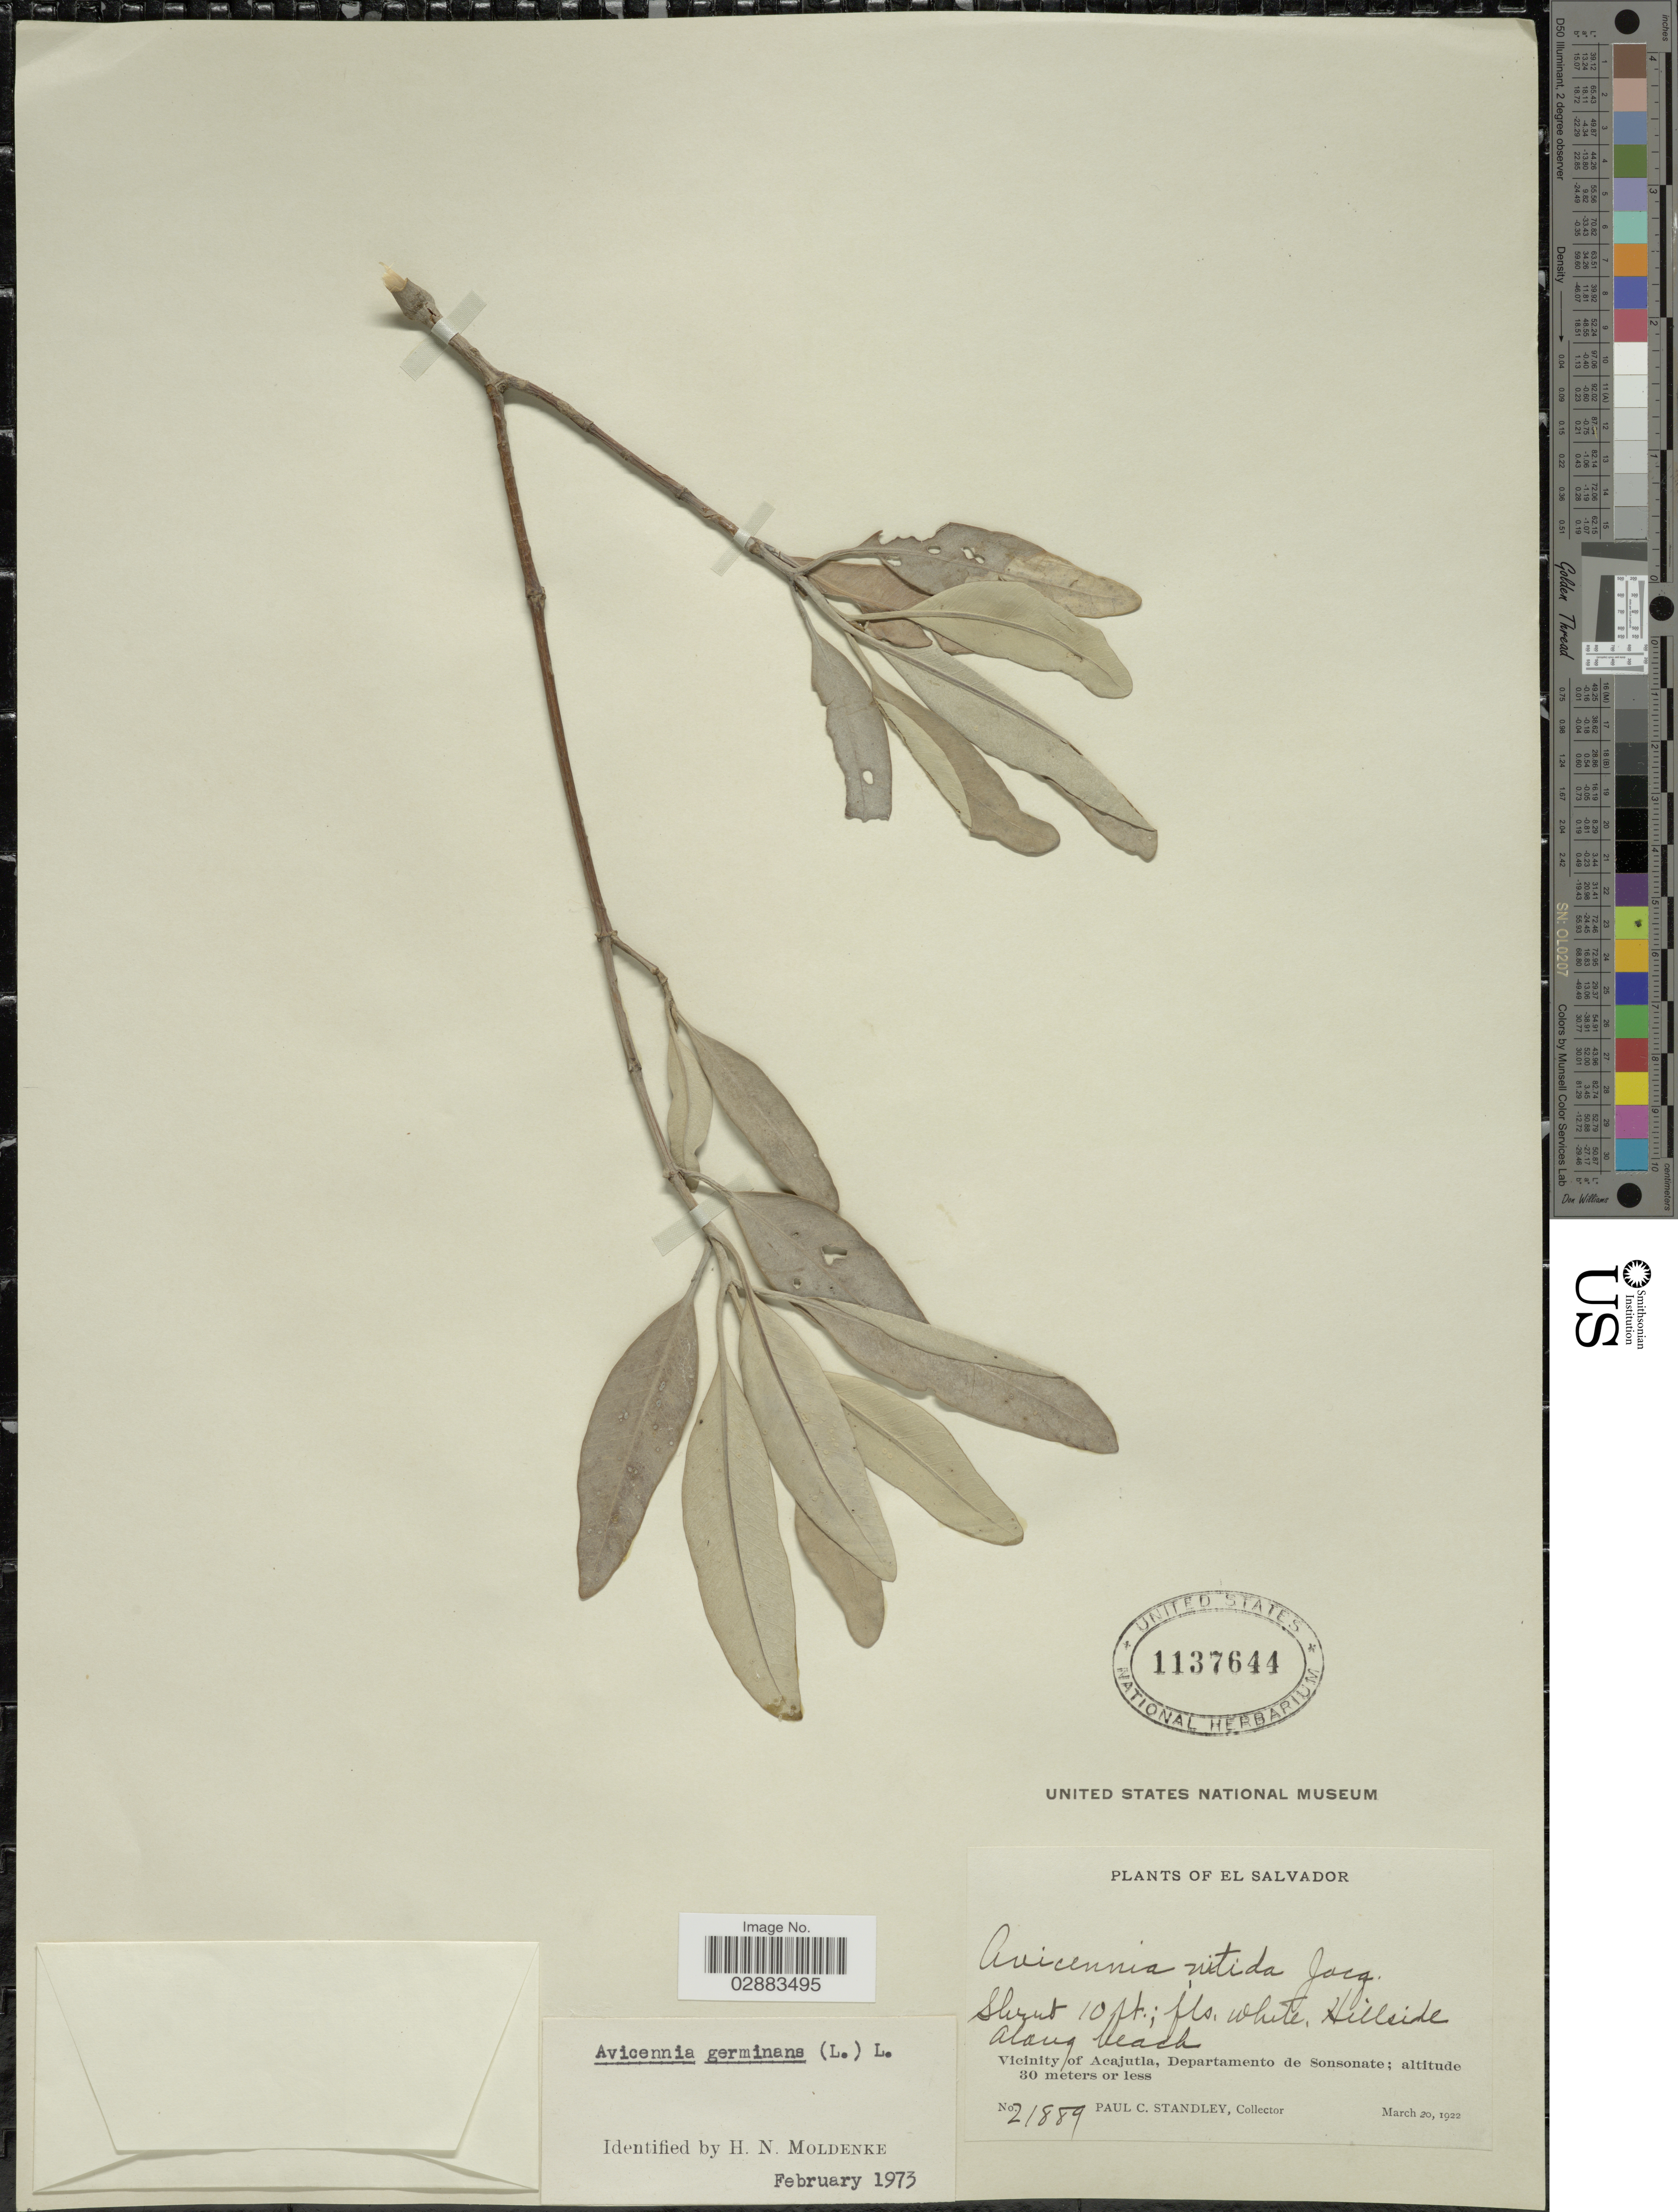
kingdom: Plantae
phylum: Tracheophyta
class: Magnoliopsida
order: Lamiales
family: Acanthaceae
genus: Avicennia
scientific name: Avicennia germinans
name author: (L.) L.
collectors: P. C. Standley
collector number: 21889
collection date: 1922-03-20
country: El Salvador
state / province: Sonsonate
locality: Vicinity of Acajutla, Departamento de Sonsonate.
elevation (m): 30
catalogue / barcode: US 1137644